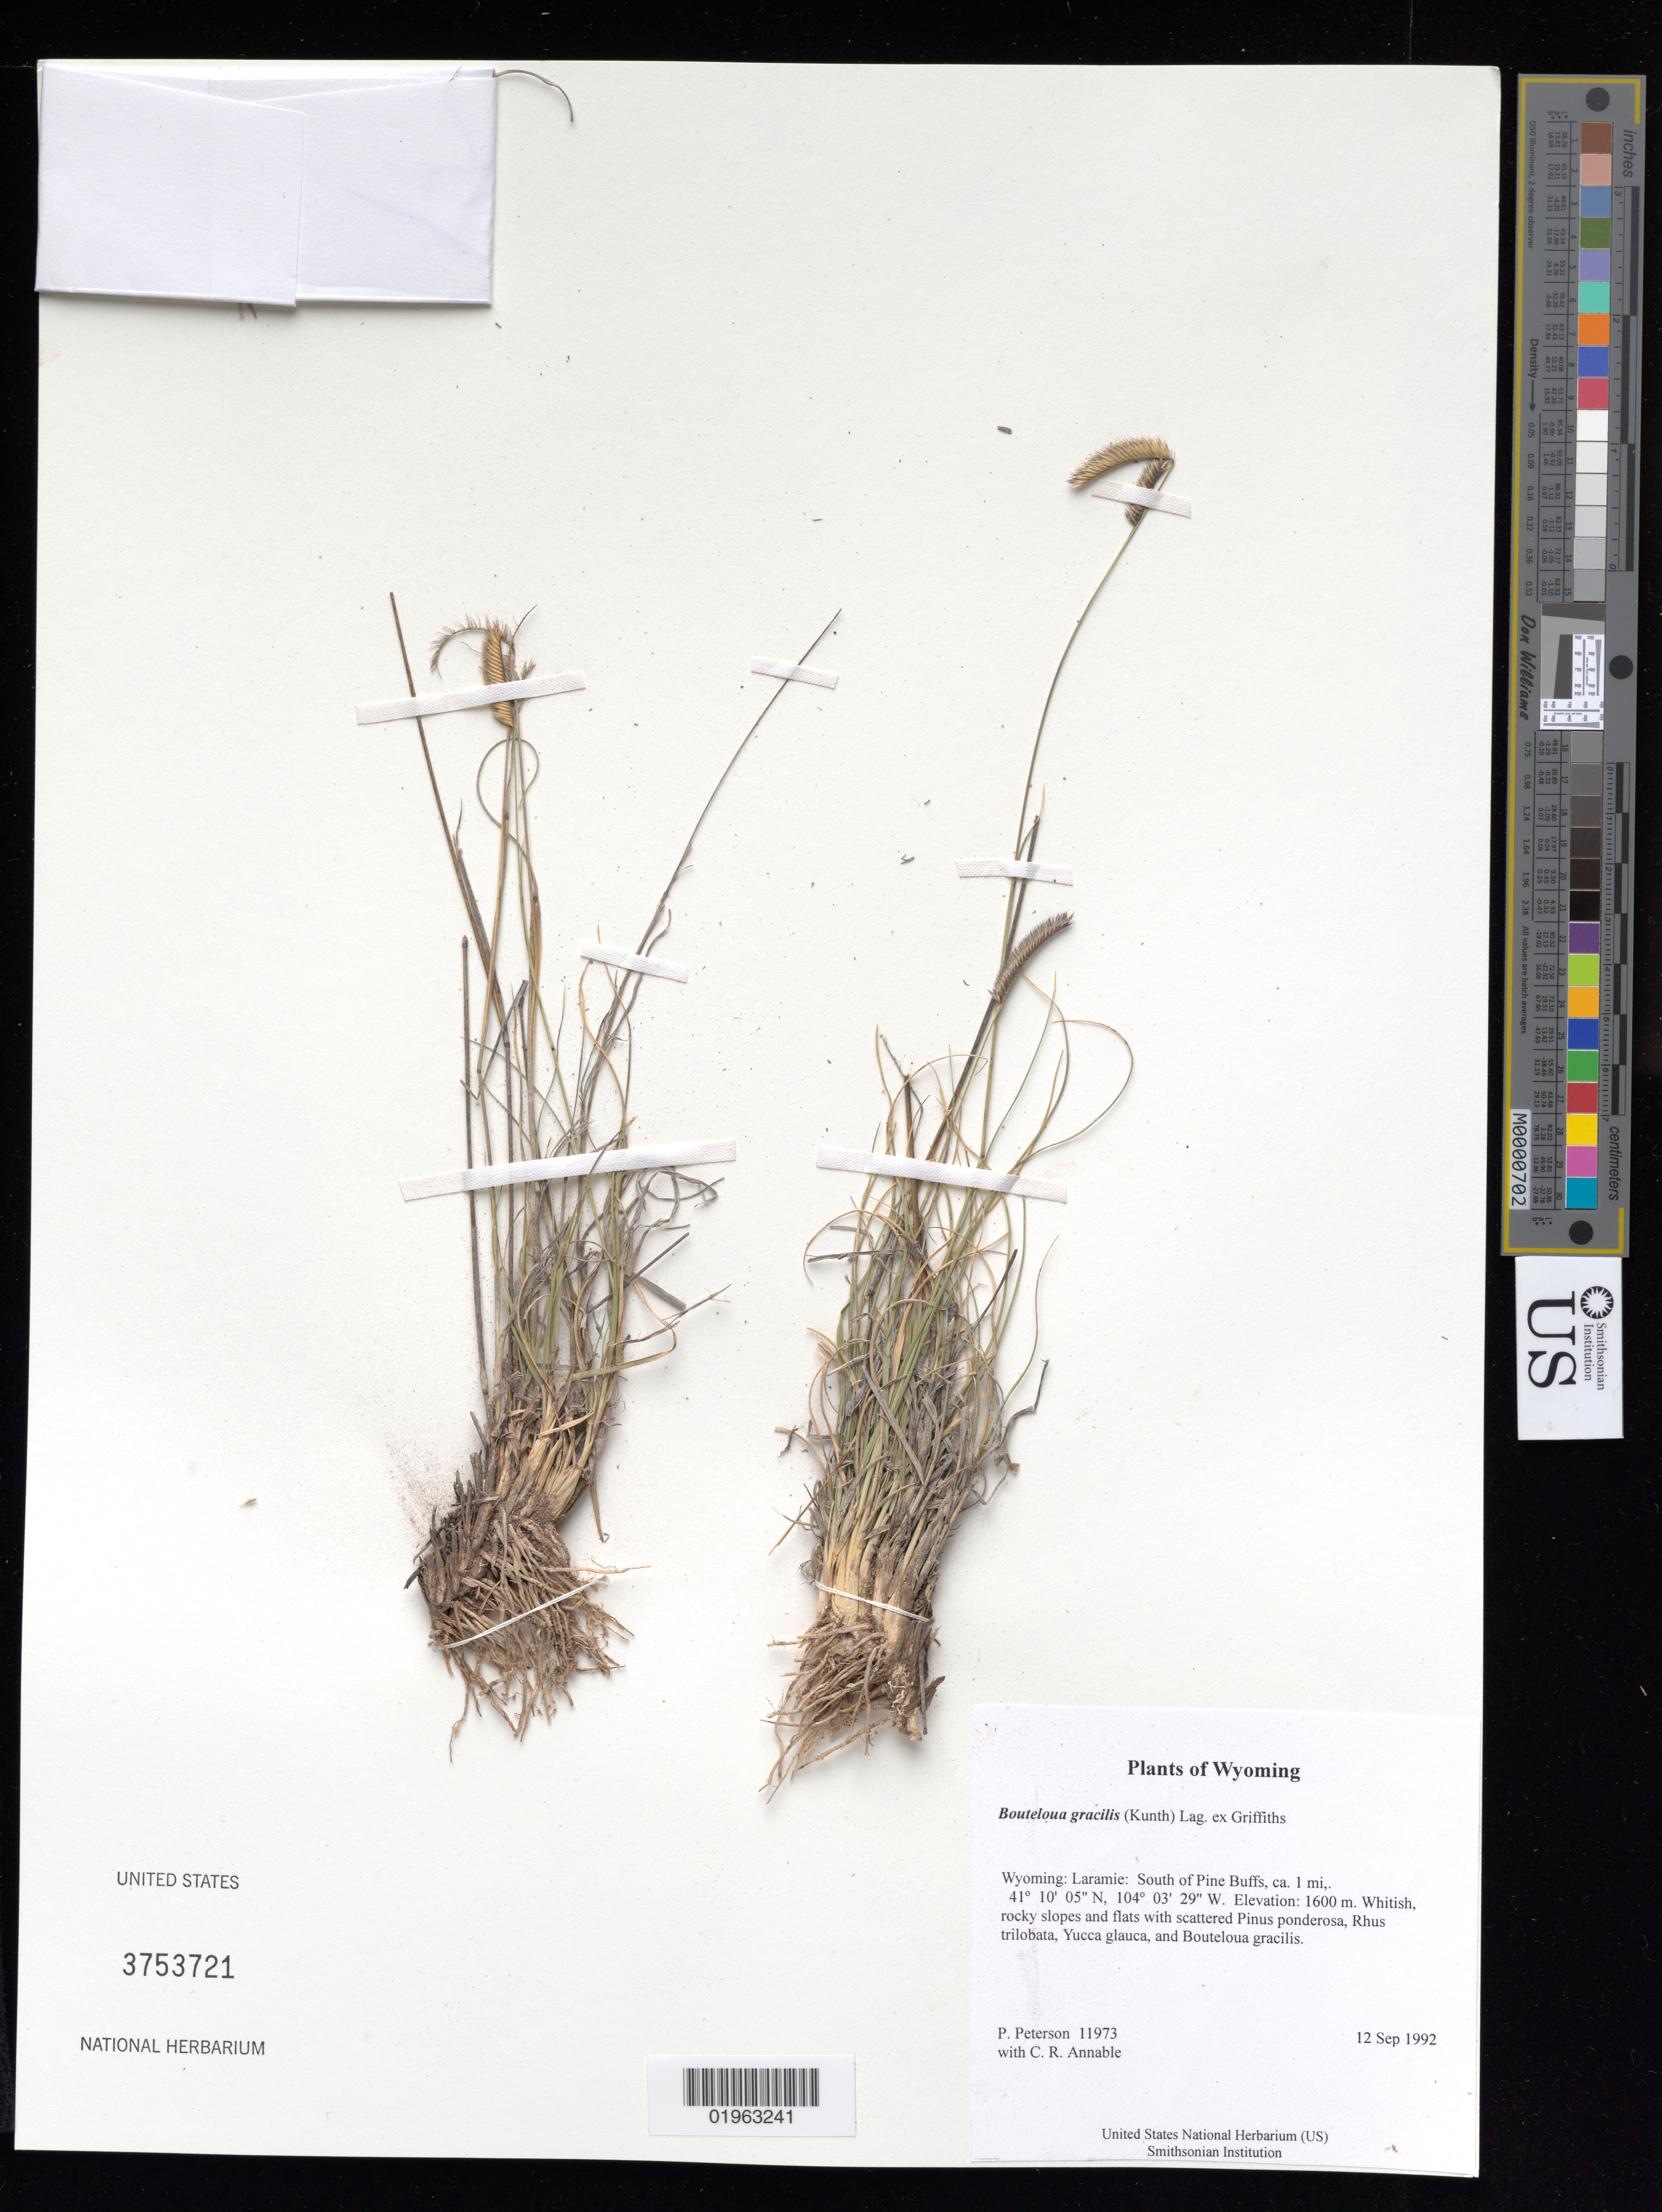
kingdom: Plantae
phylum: Tracheophyta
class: Liliopsida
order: Poales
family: Poaceae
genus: Bouteloua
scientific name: Bouteloua gracilis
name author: (Kunth) Lag. ex Griffiths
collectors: P. M. Peterson & C. R. Annable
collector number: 11973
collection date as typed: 12 Sep 1992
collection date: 1992-09-12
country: United States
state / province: Wyoming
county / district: Laramie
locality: South of Pine Buffs, ca. 1 mi,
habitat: Whitish, rocky slopes and flats with scattered Pinus ponderosa, Rhus trilobata, Yucca glauca, and Bouteloua gracilis.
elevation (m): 1600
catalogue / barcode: US 3753721